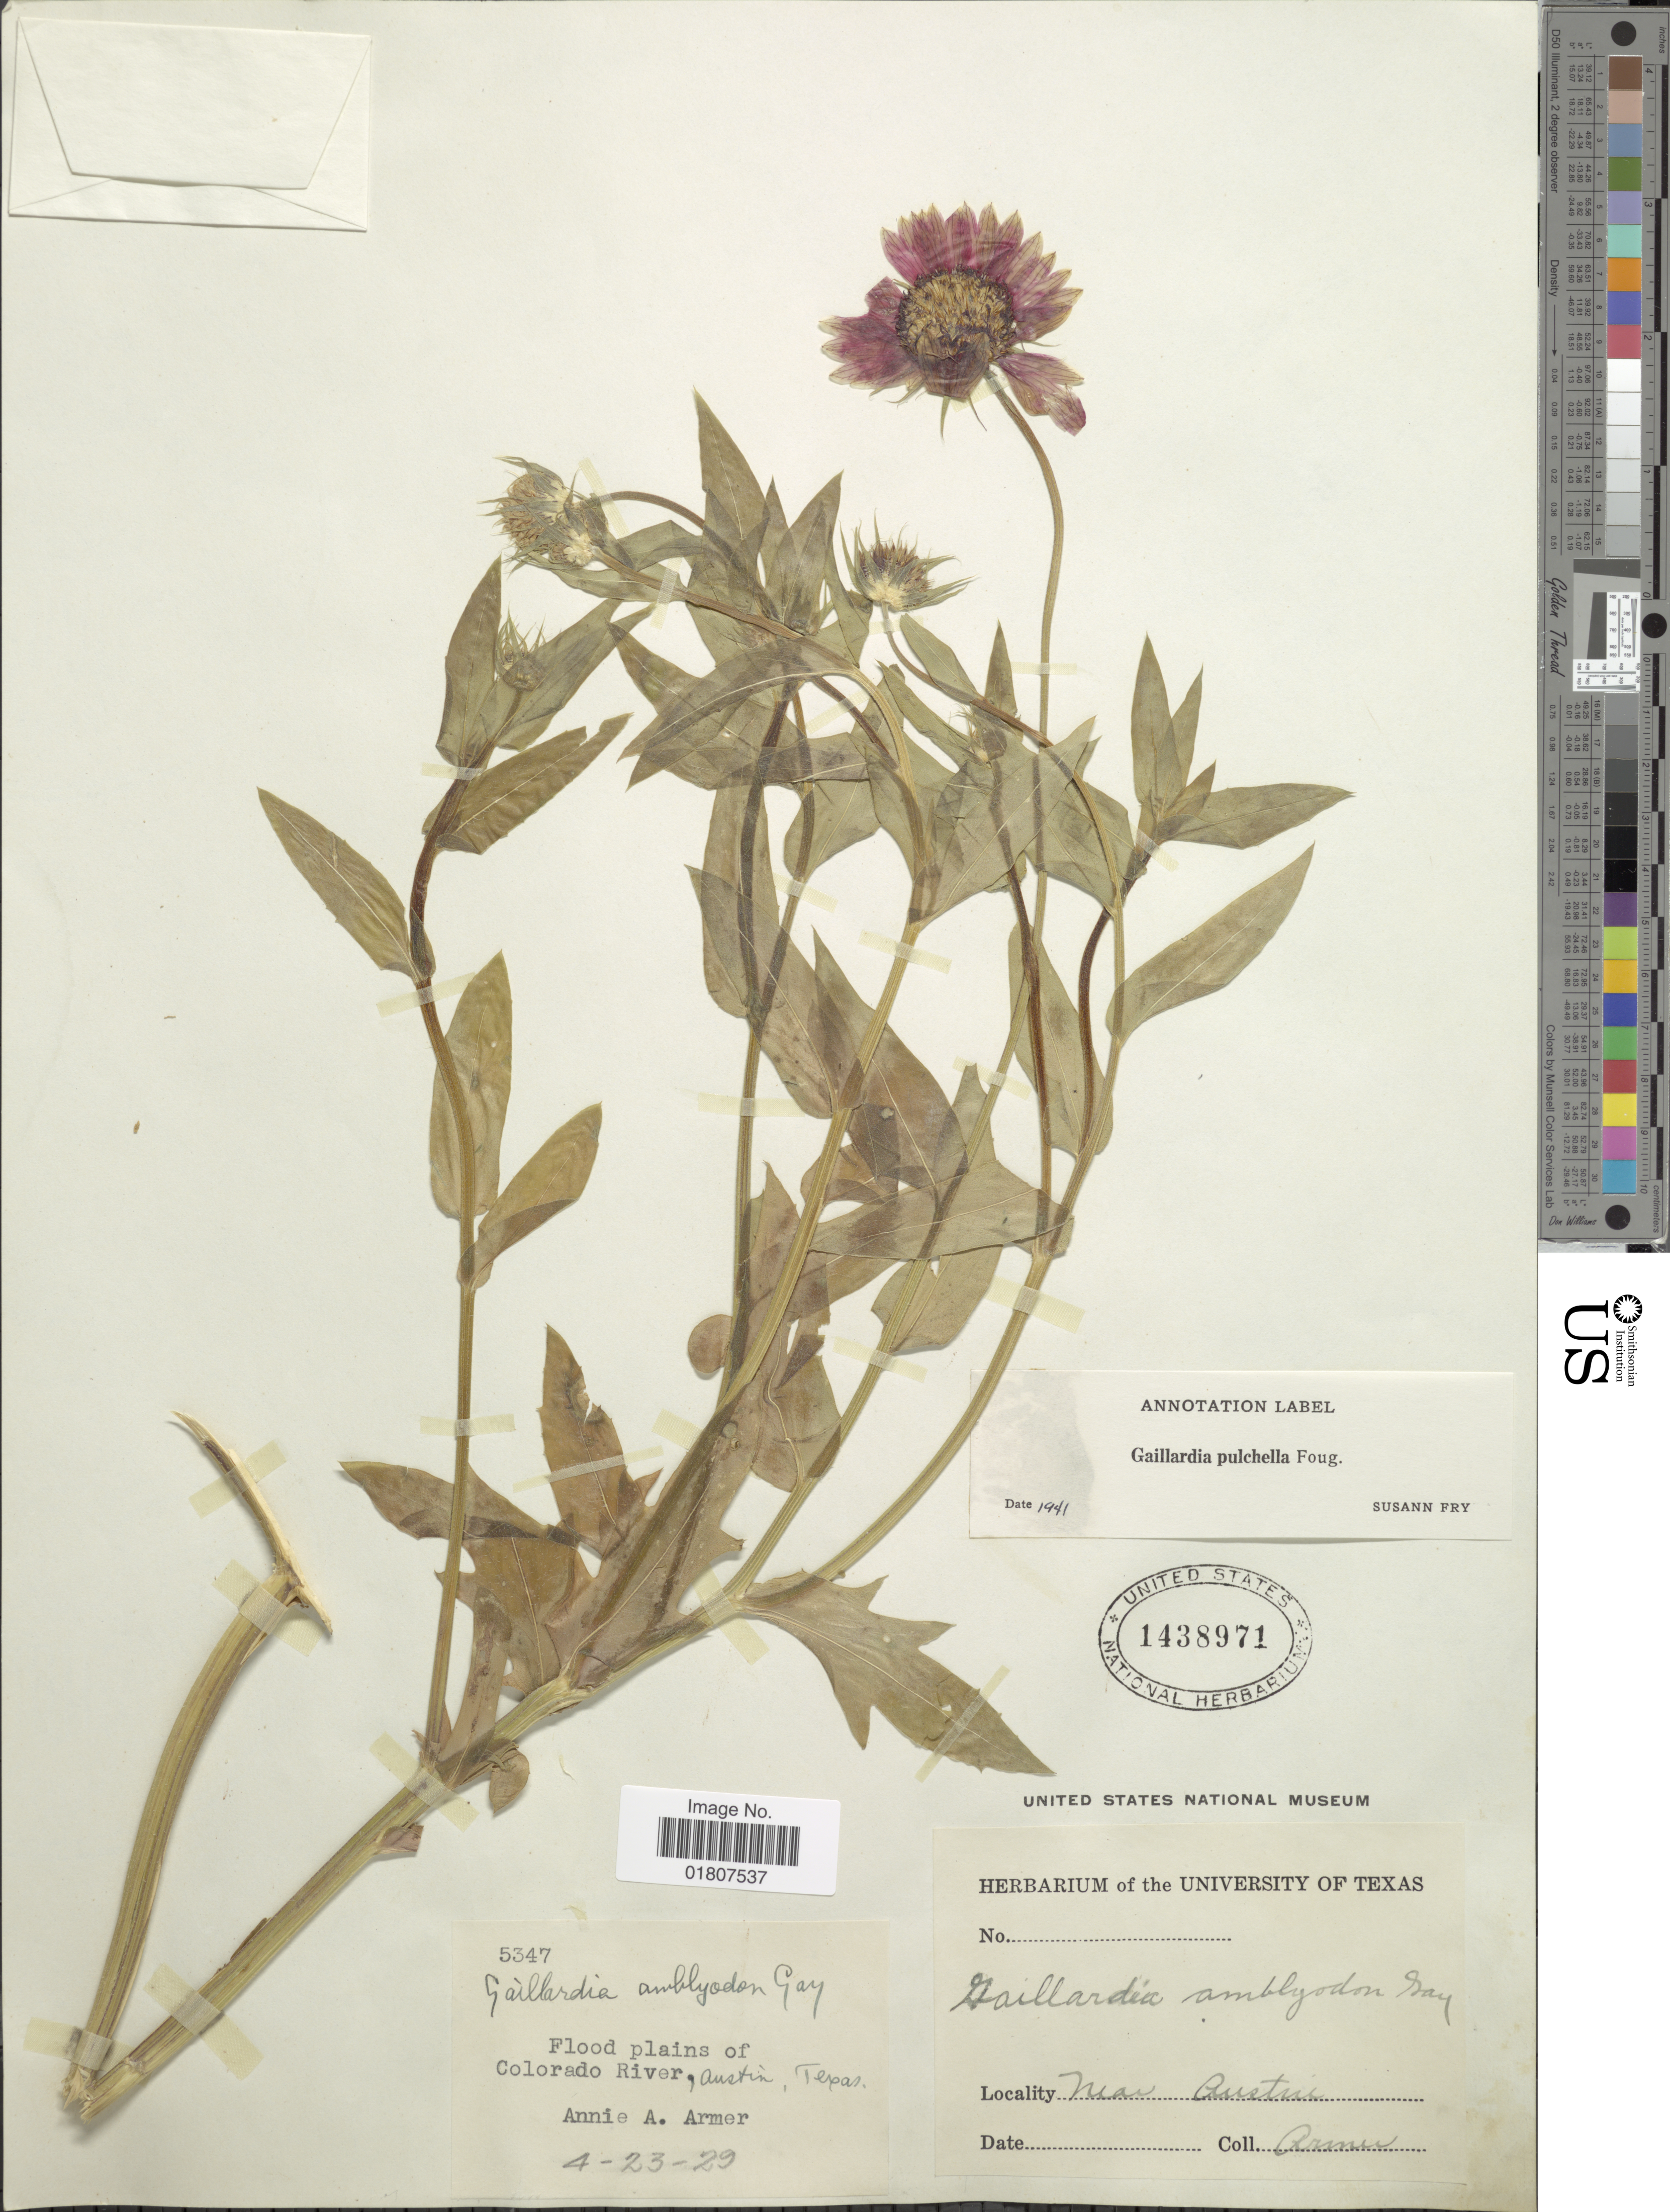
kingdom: Plantae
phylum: Tracheophyta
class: Magnoliopsida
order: Asterales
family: Asteraceae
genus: Gaillardia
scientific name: Gaillardia pulchella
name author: Foug.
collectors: A. Armer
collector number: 5347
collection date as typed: Transcribed d/m/y: 23/4/29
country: United States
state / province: Texas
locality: Flood plains of Colorado River, Austin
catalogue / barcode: US 1438971